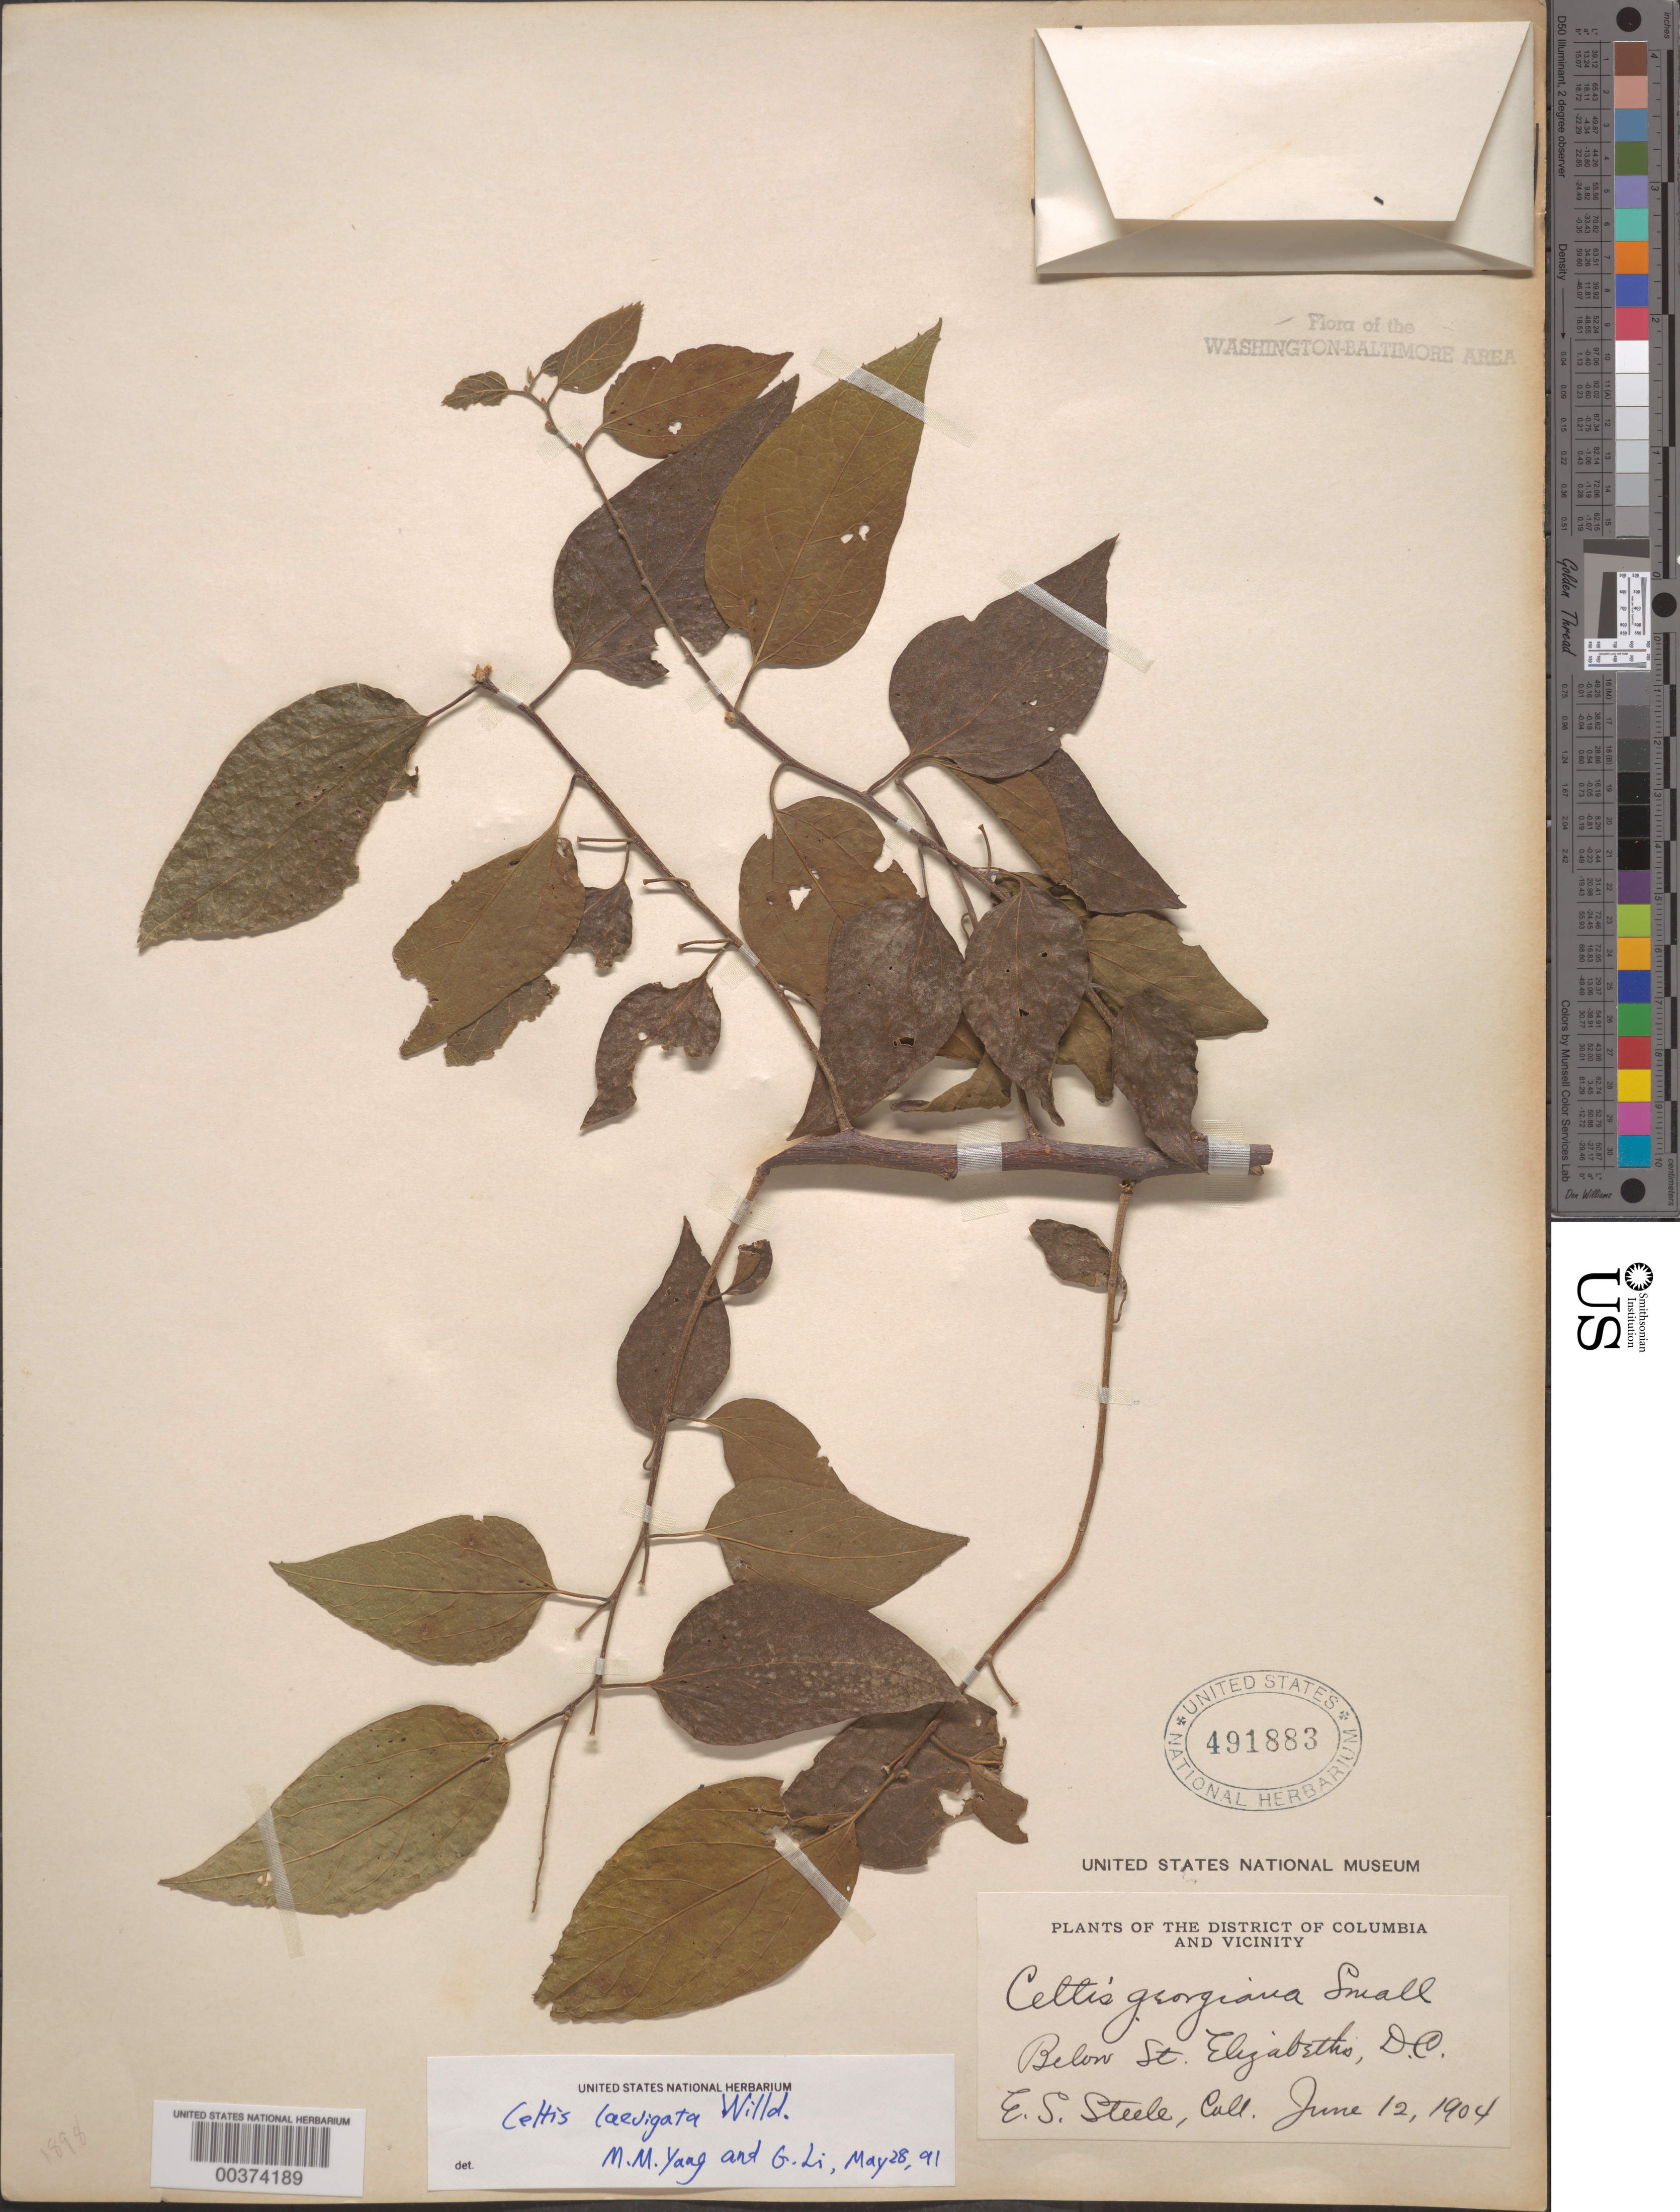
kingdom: Plantae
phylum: Tracheophyta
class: Magnoliopsida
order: Rosales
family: Cannabaceae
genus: Celtis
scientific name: Celtis laevigata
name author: Willd.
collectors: E. Steele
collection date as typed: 12 Jun 1904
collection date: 1904-06-12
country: United States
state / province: District of Columbia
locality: Below St. Elizabeths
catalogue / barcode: US 491883